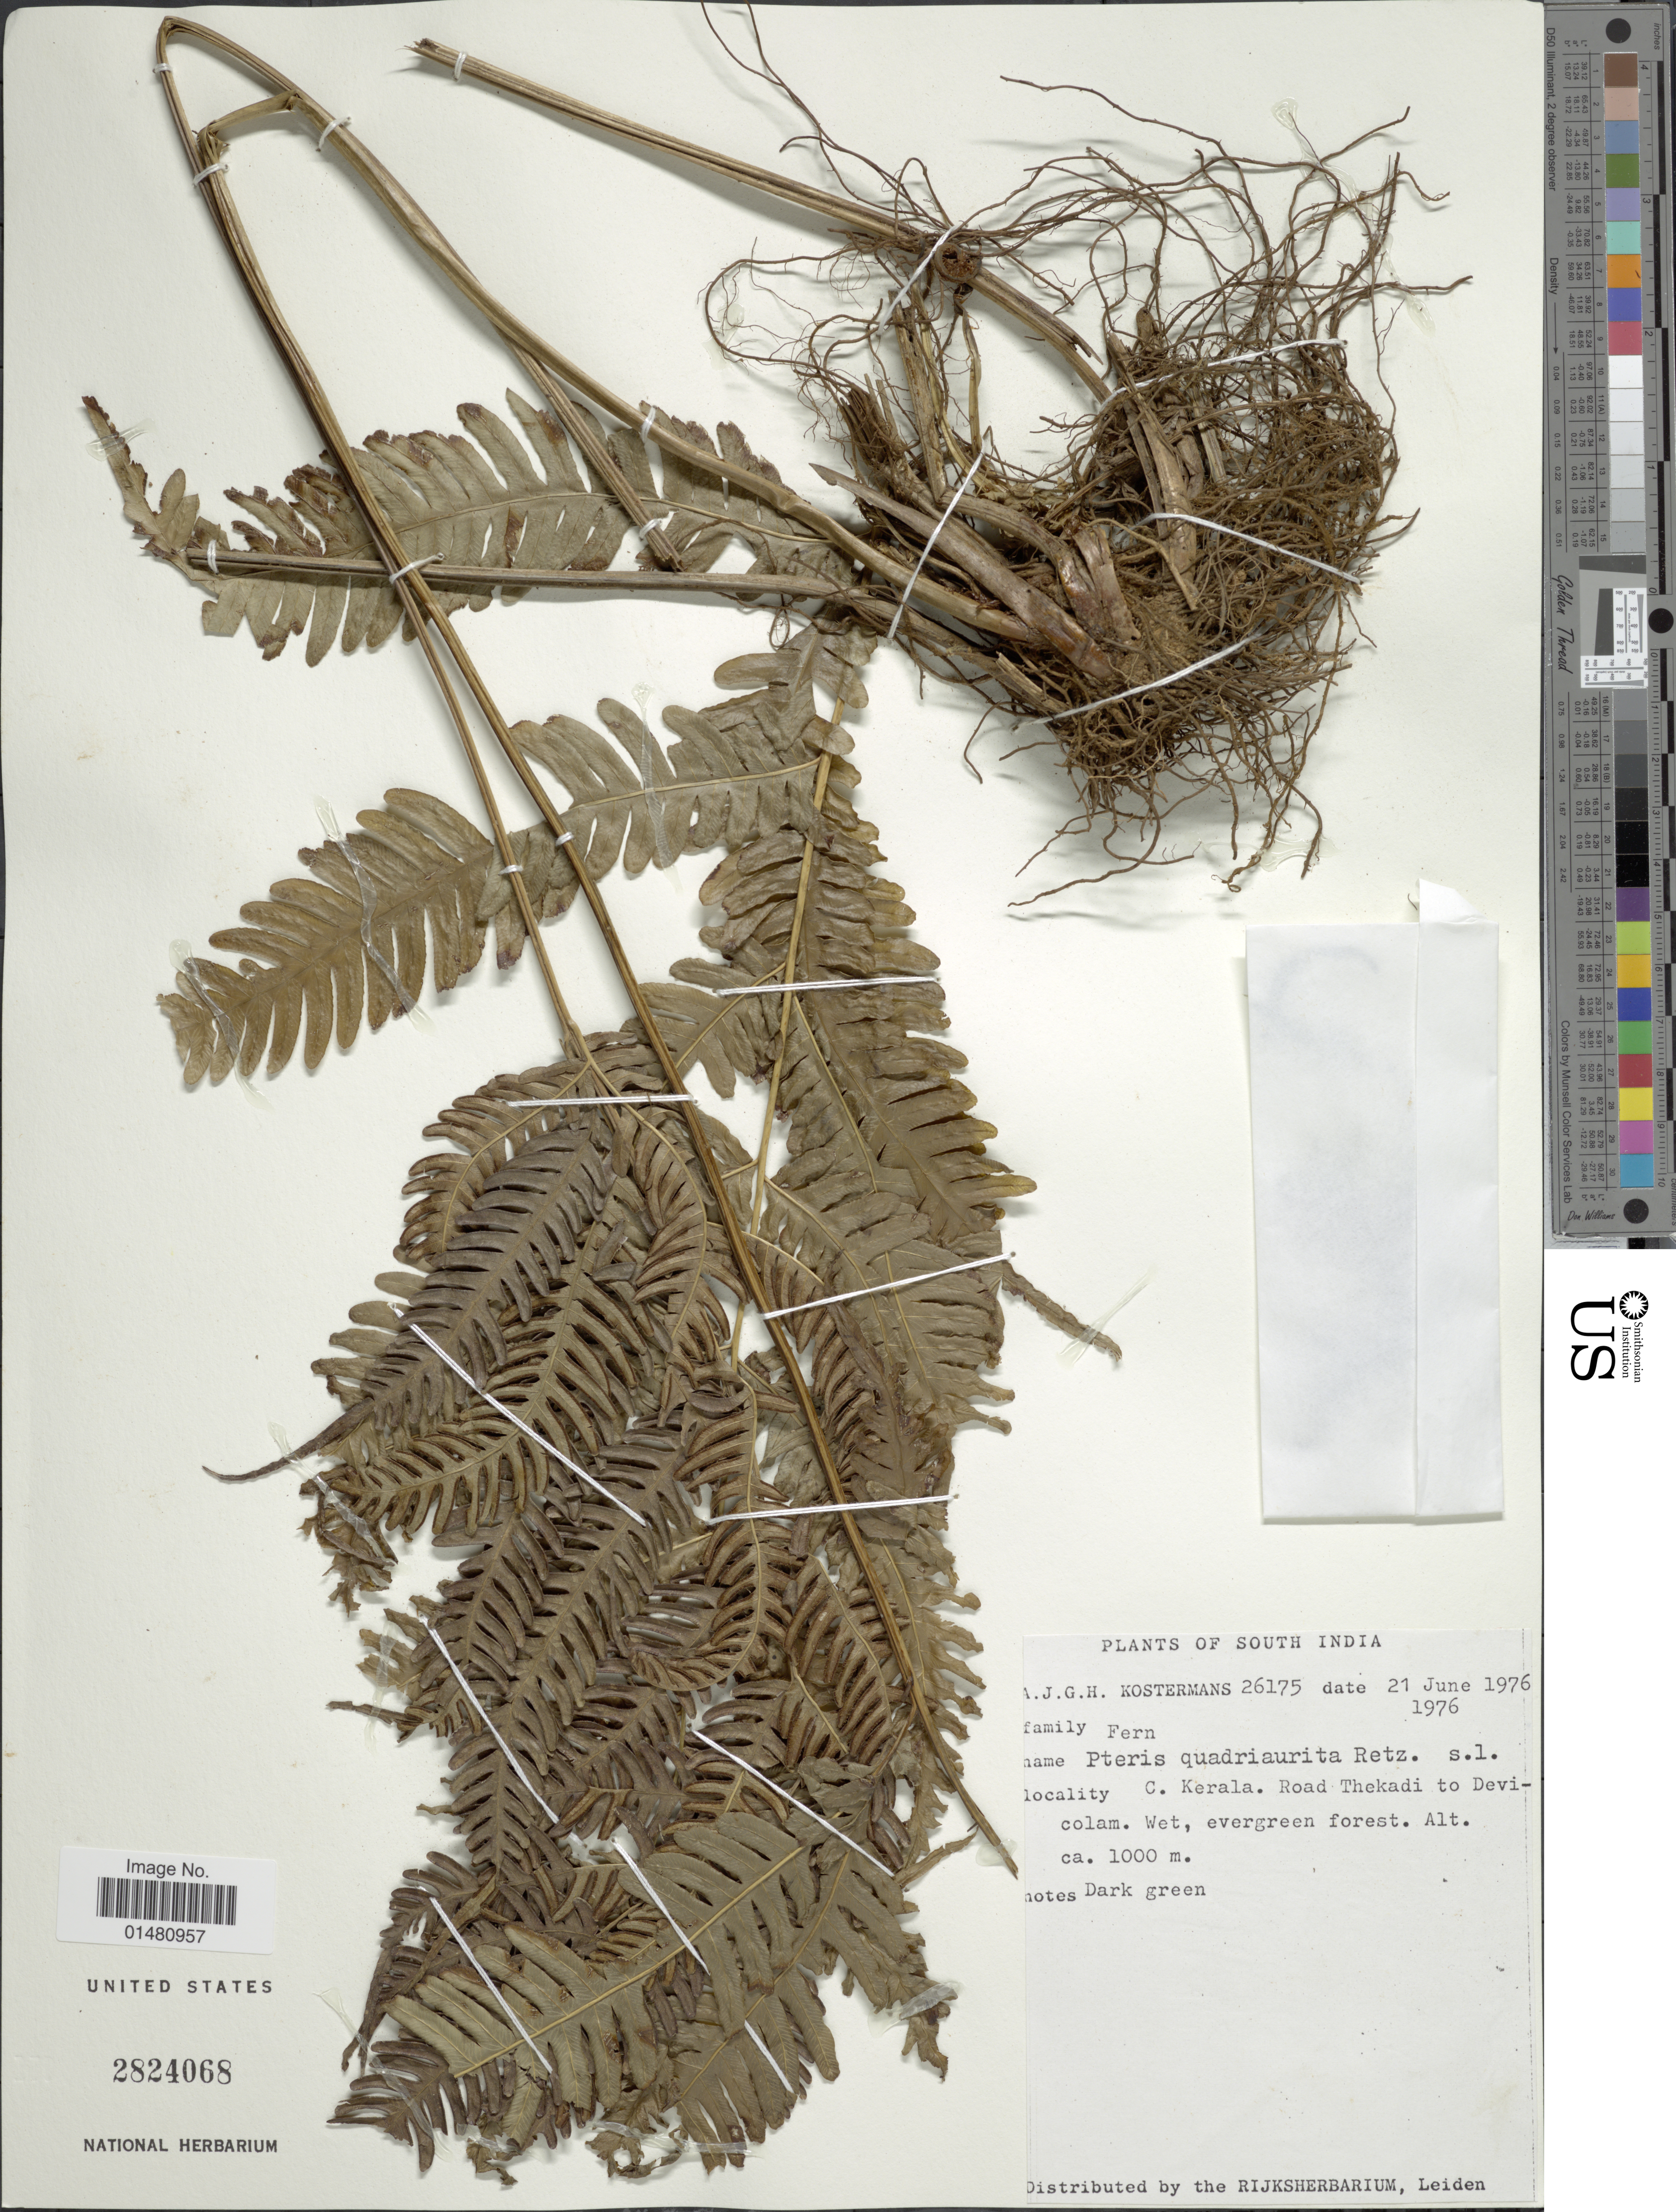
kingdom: Plantae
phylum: Tracheophyta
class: Polypodiopsida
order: Polypodiales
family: Pteridaceae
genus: Pteris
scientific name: Pteris quadriaurita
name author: Retz.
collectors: A. J. G. Kostermans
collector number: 26175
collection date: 1976-06-21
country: India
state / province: Kerala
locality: South India, C. Kerela. Road Thekadi to Devicolam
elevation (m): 1000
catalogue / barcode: US 2824068